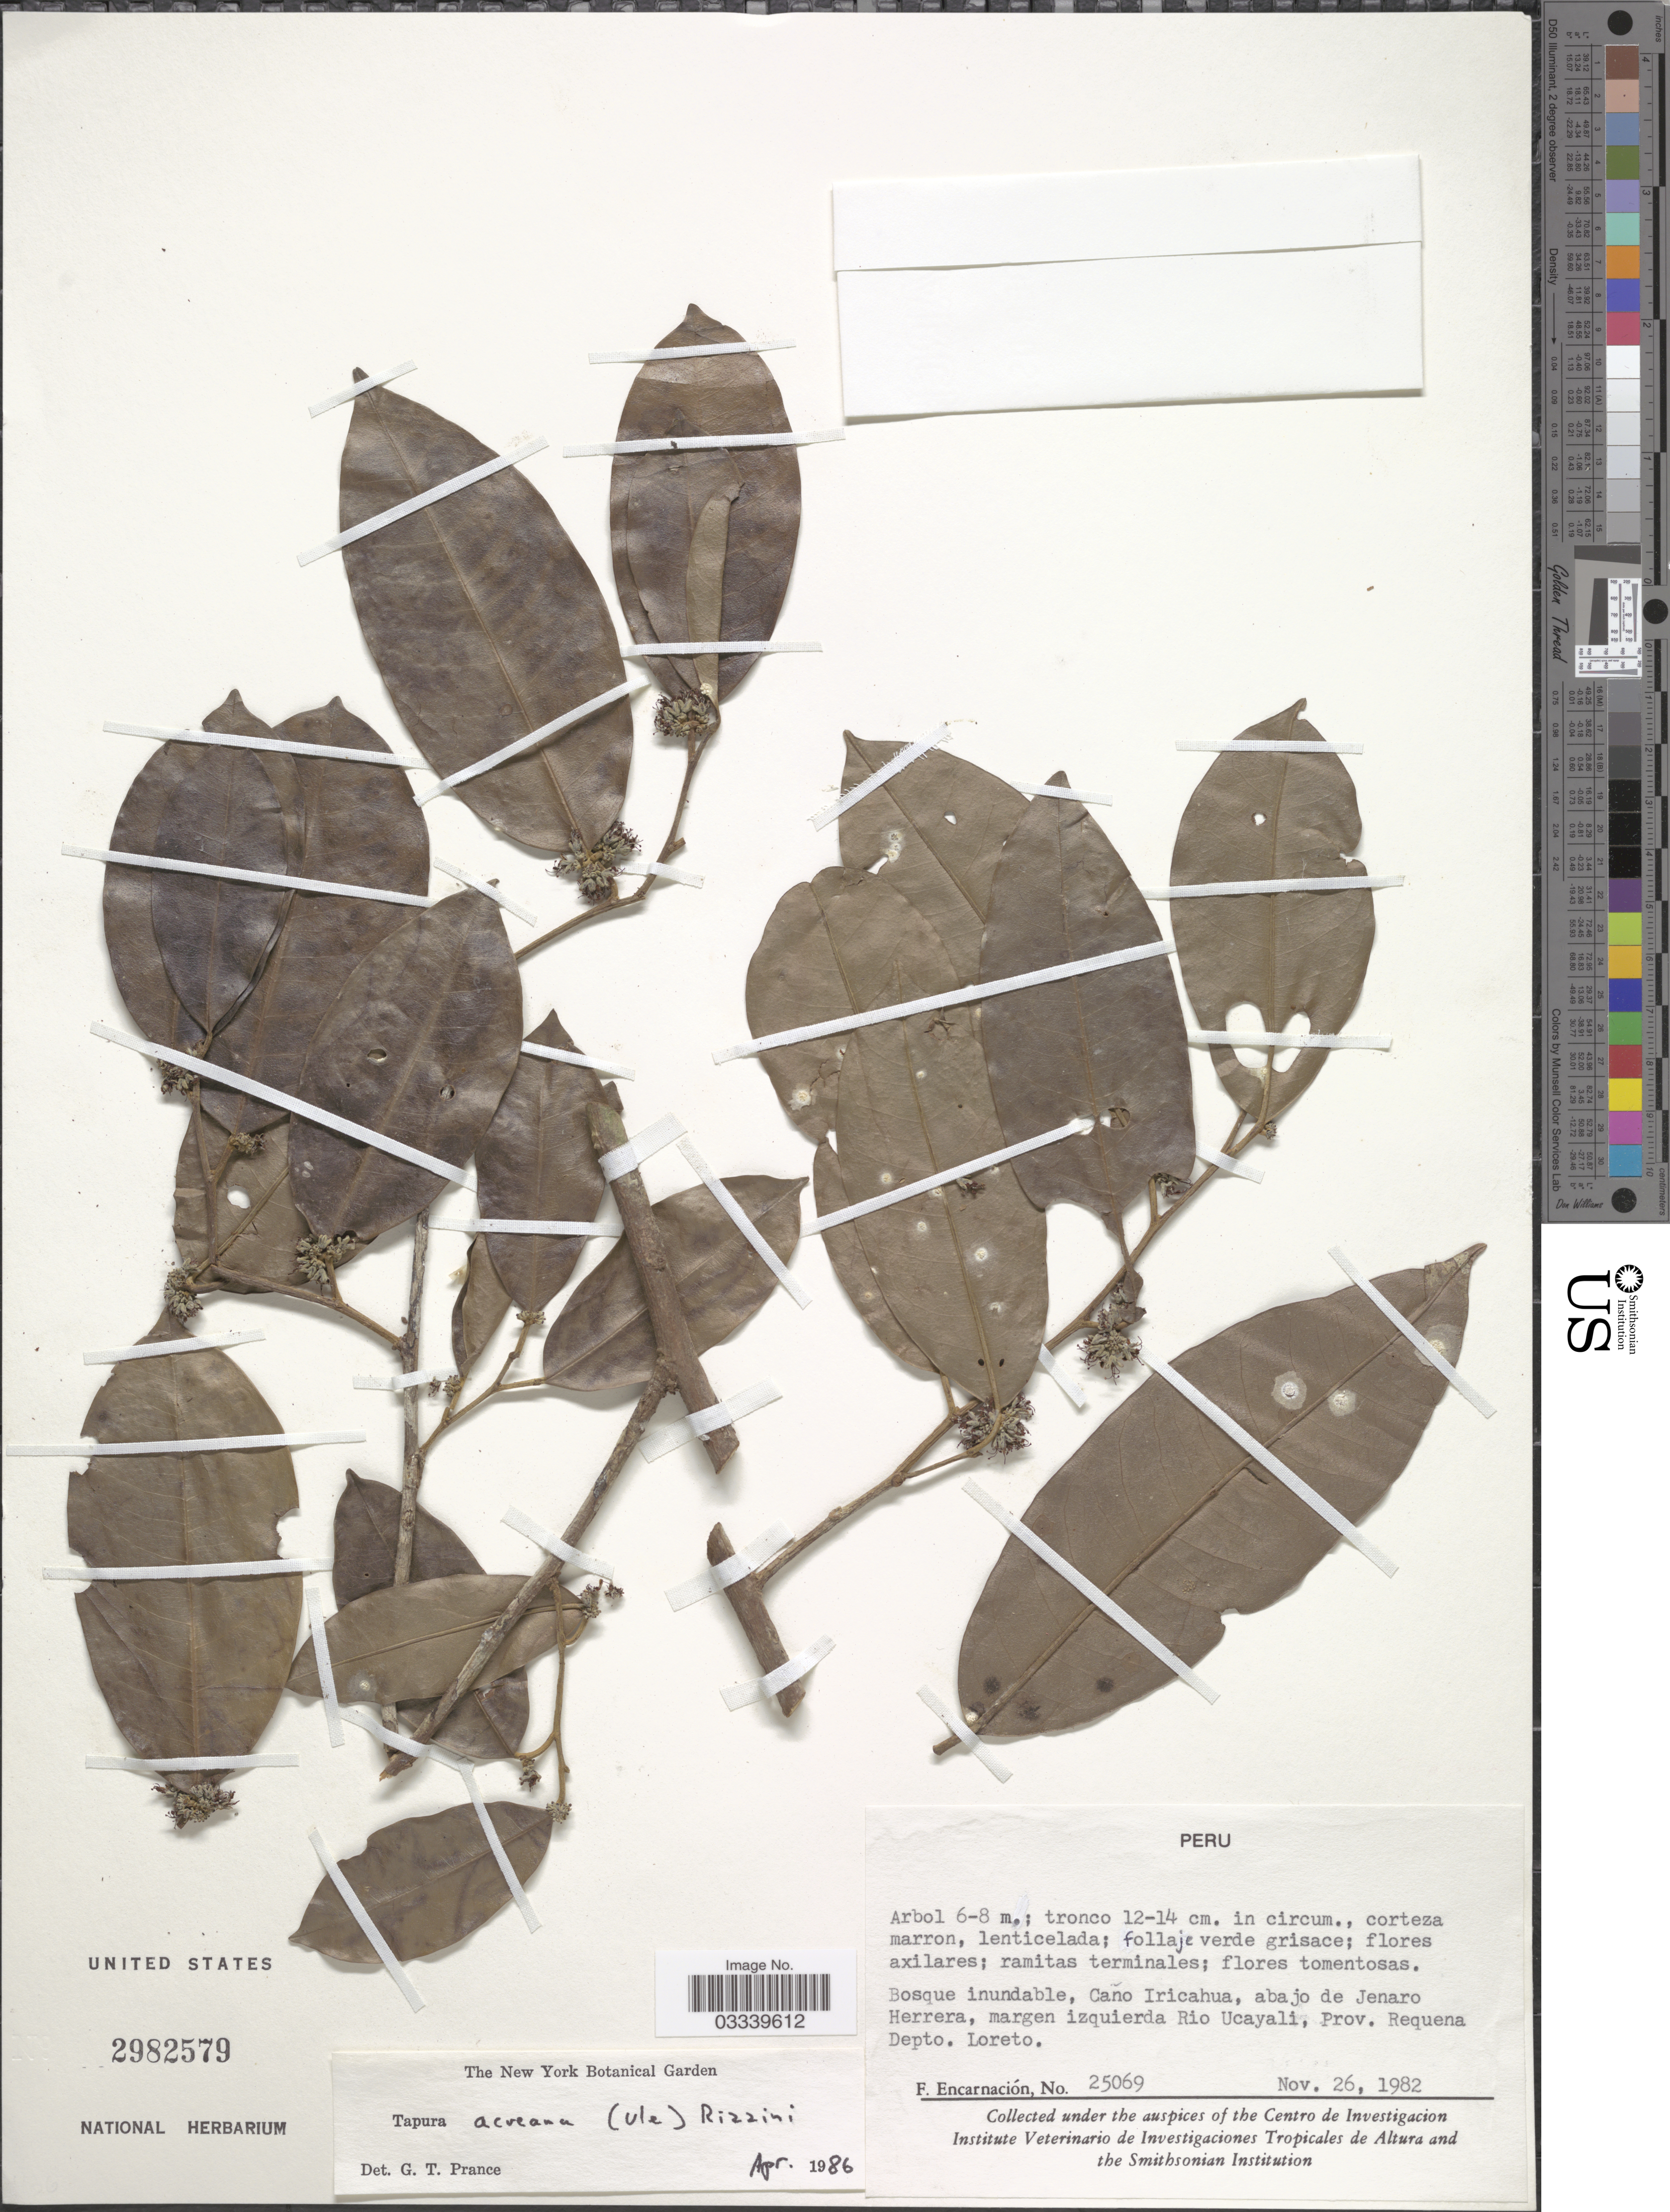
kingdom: Plantae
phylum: Tracheophyta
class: Magnoliopsida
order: Malpighiales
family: Dichapetalaceae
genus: Tapura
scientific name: Tapura acreana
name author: (Ule) Rizzini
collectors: F. Encarnación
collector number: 25069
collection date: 1982-11-26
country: Peru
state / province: Loreto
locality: Caño Iricahua, abajo de Jenaro Herrera, margen izquierda Rio Ucayalui, Prov. Requena Depto. Loreto.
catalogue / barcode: US 2982579